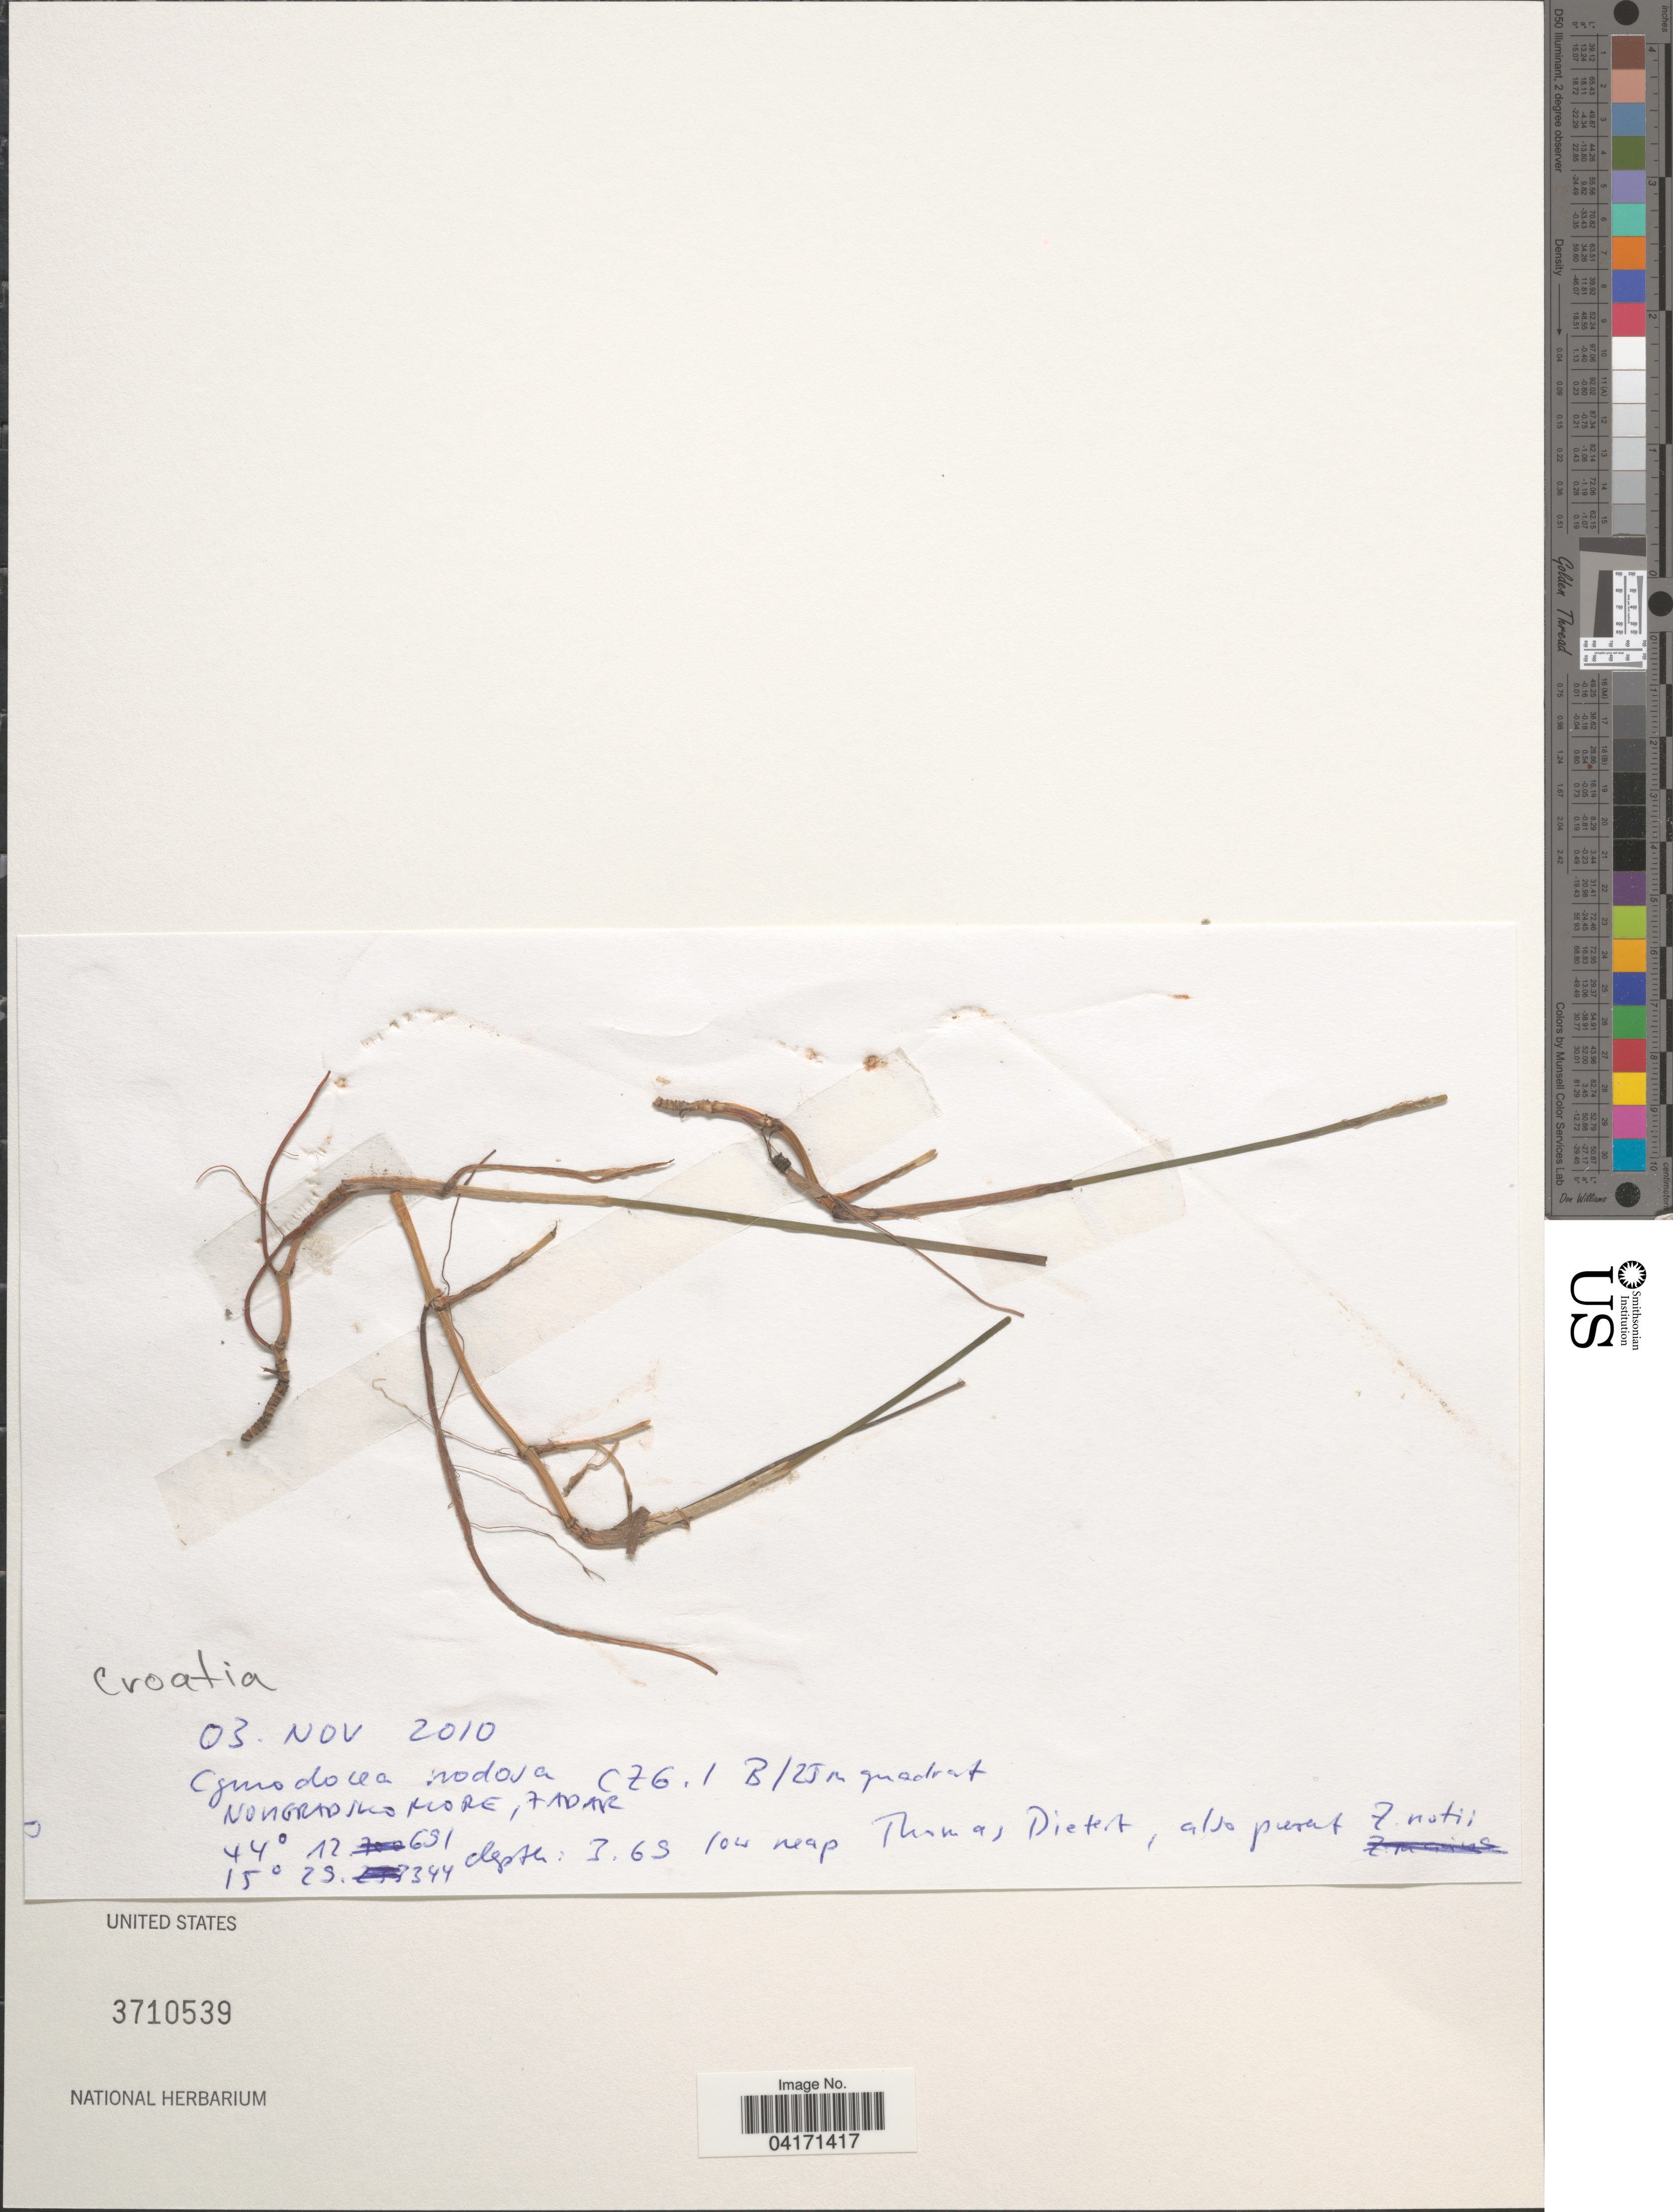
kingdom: Plantae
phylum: Tracheophyta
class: Liliopsida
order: Alismatales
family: Cymodoceaceae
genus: Cymodocea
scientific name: Cymodocea nodosa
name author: Asch.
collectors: T. Dietert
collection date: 2010-11-03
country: Croatia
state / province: Zadar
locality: CZ6.1 B/25m quadrat [interpreted] Novigradsko More.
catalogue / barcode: US 3710539